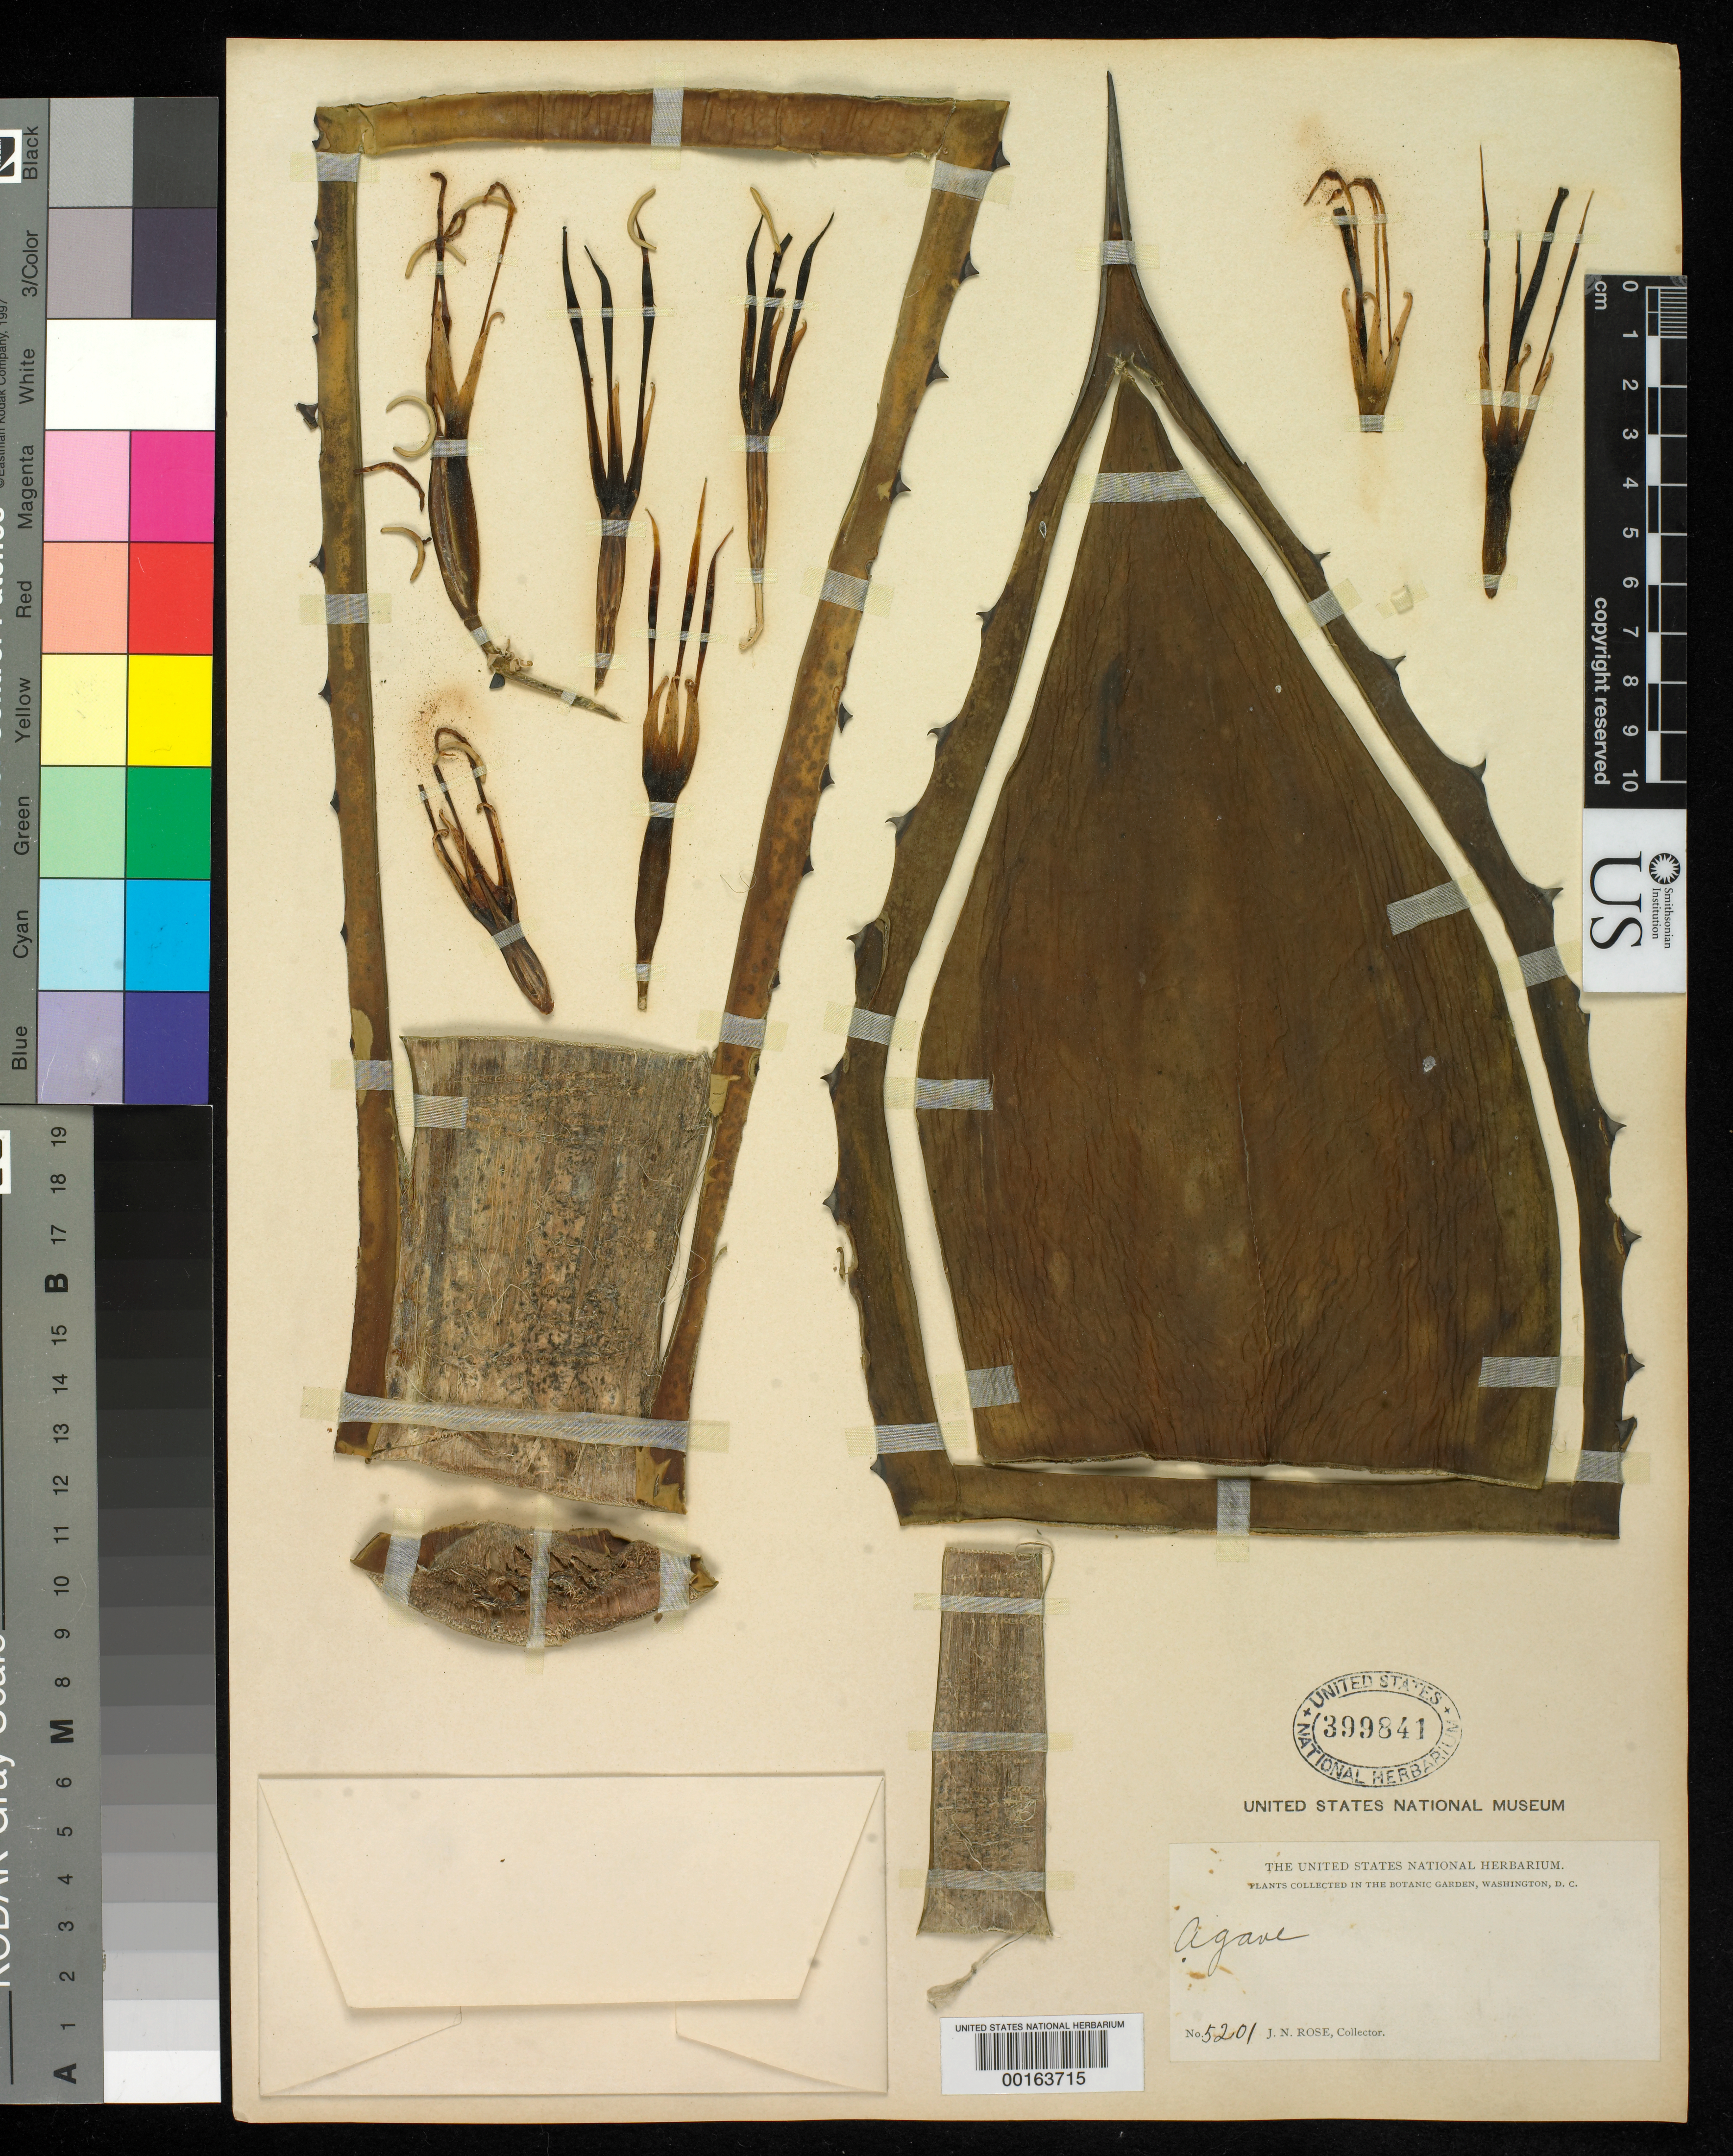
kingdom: Plantae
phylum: Tracheophyta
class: Liliopsida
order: Asparagales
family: Asparagaceae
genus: Agave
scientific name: Agave sp.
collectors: J. N. Rose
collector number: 5201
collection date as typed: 11 Sep 1920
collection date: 1920-09-11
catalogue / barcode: US 399841